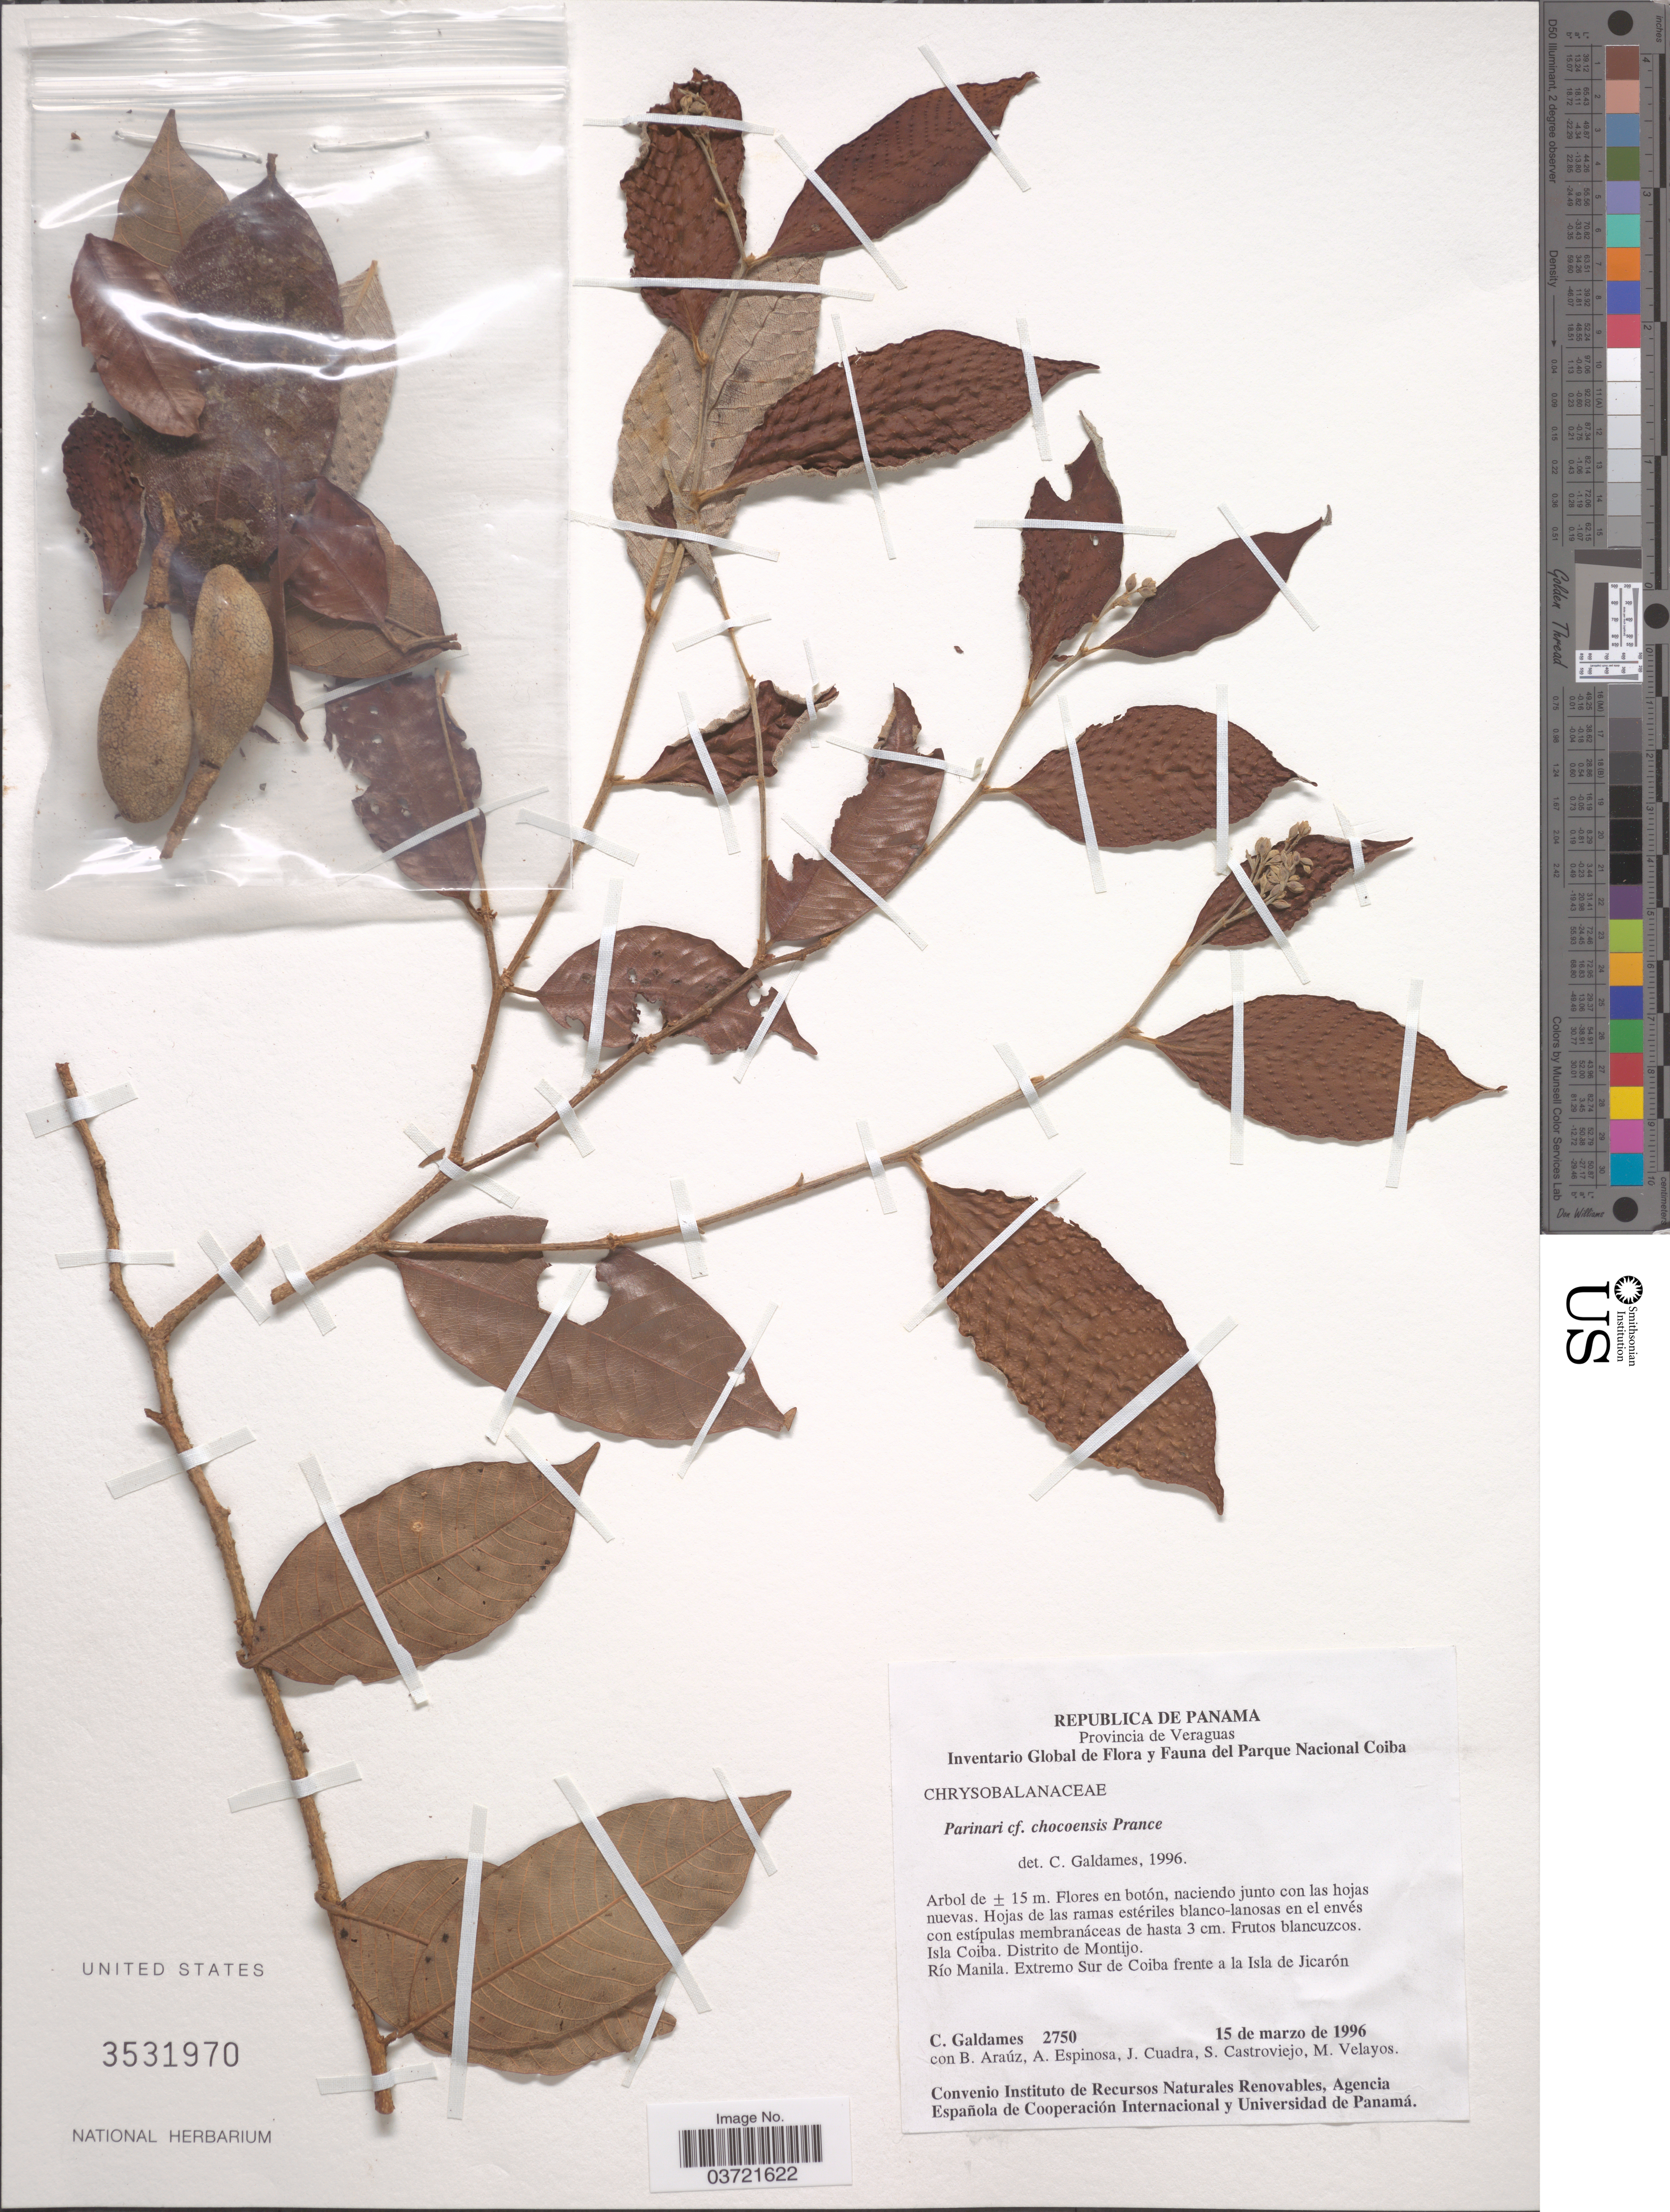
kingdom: Plantae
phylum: Tracheophyta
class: Magnoliopsida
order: Malpighiales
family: Chrysobalanaceae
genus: Parinari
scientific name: Parinari chocoensis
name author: Prance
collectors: C. Galdames, B. Araúz, A. Espinosa, J. Cuadra & et al.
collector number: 2750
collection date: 1996-03-15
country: Panama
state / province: Veraguas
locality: Parque Nacional Coiba. [unsure placement] Isla Coiba. Distrito de Montijo. Río Manila. Extremo Sur de Coiba frente a la Isla de Jicarón.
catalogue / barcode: US 3531970